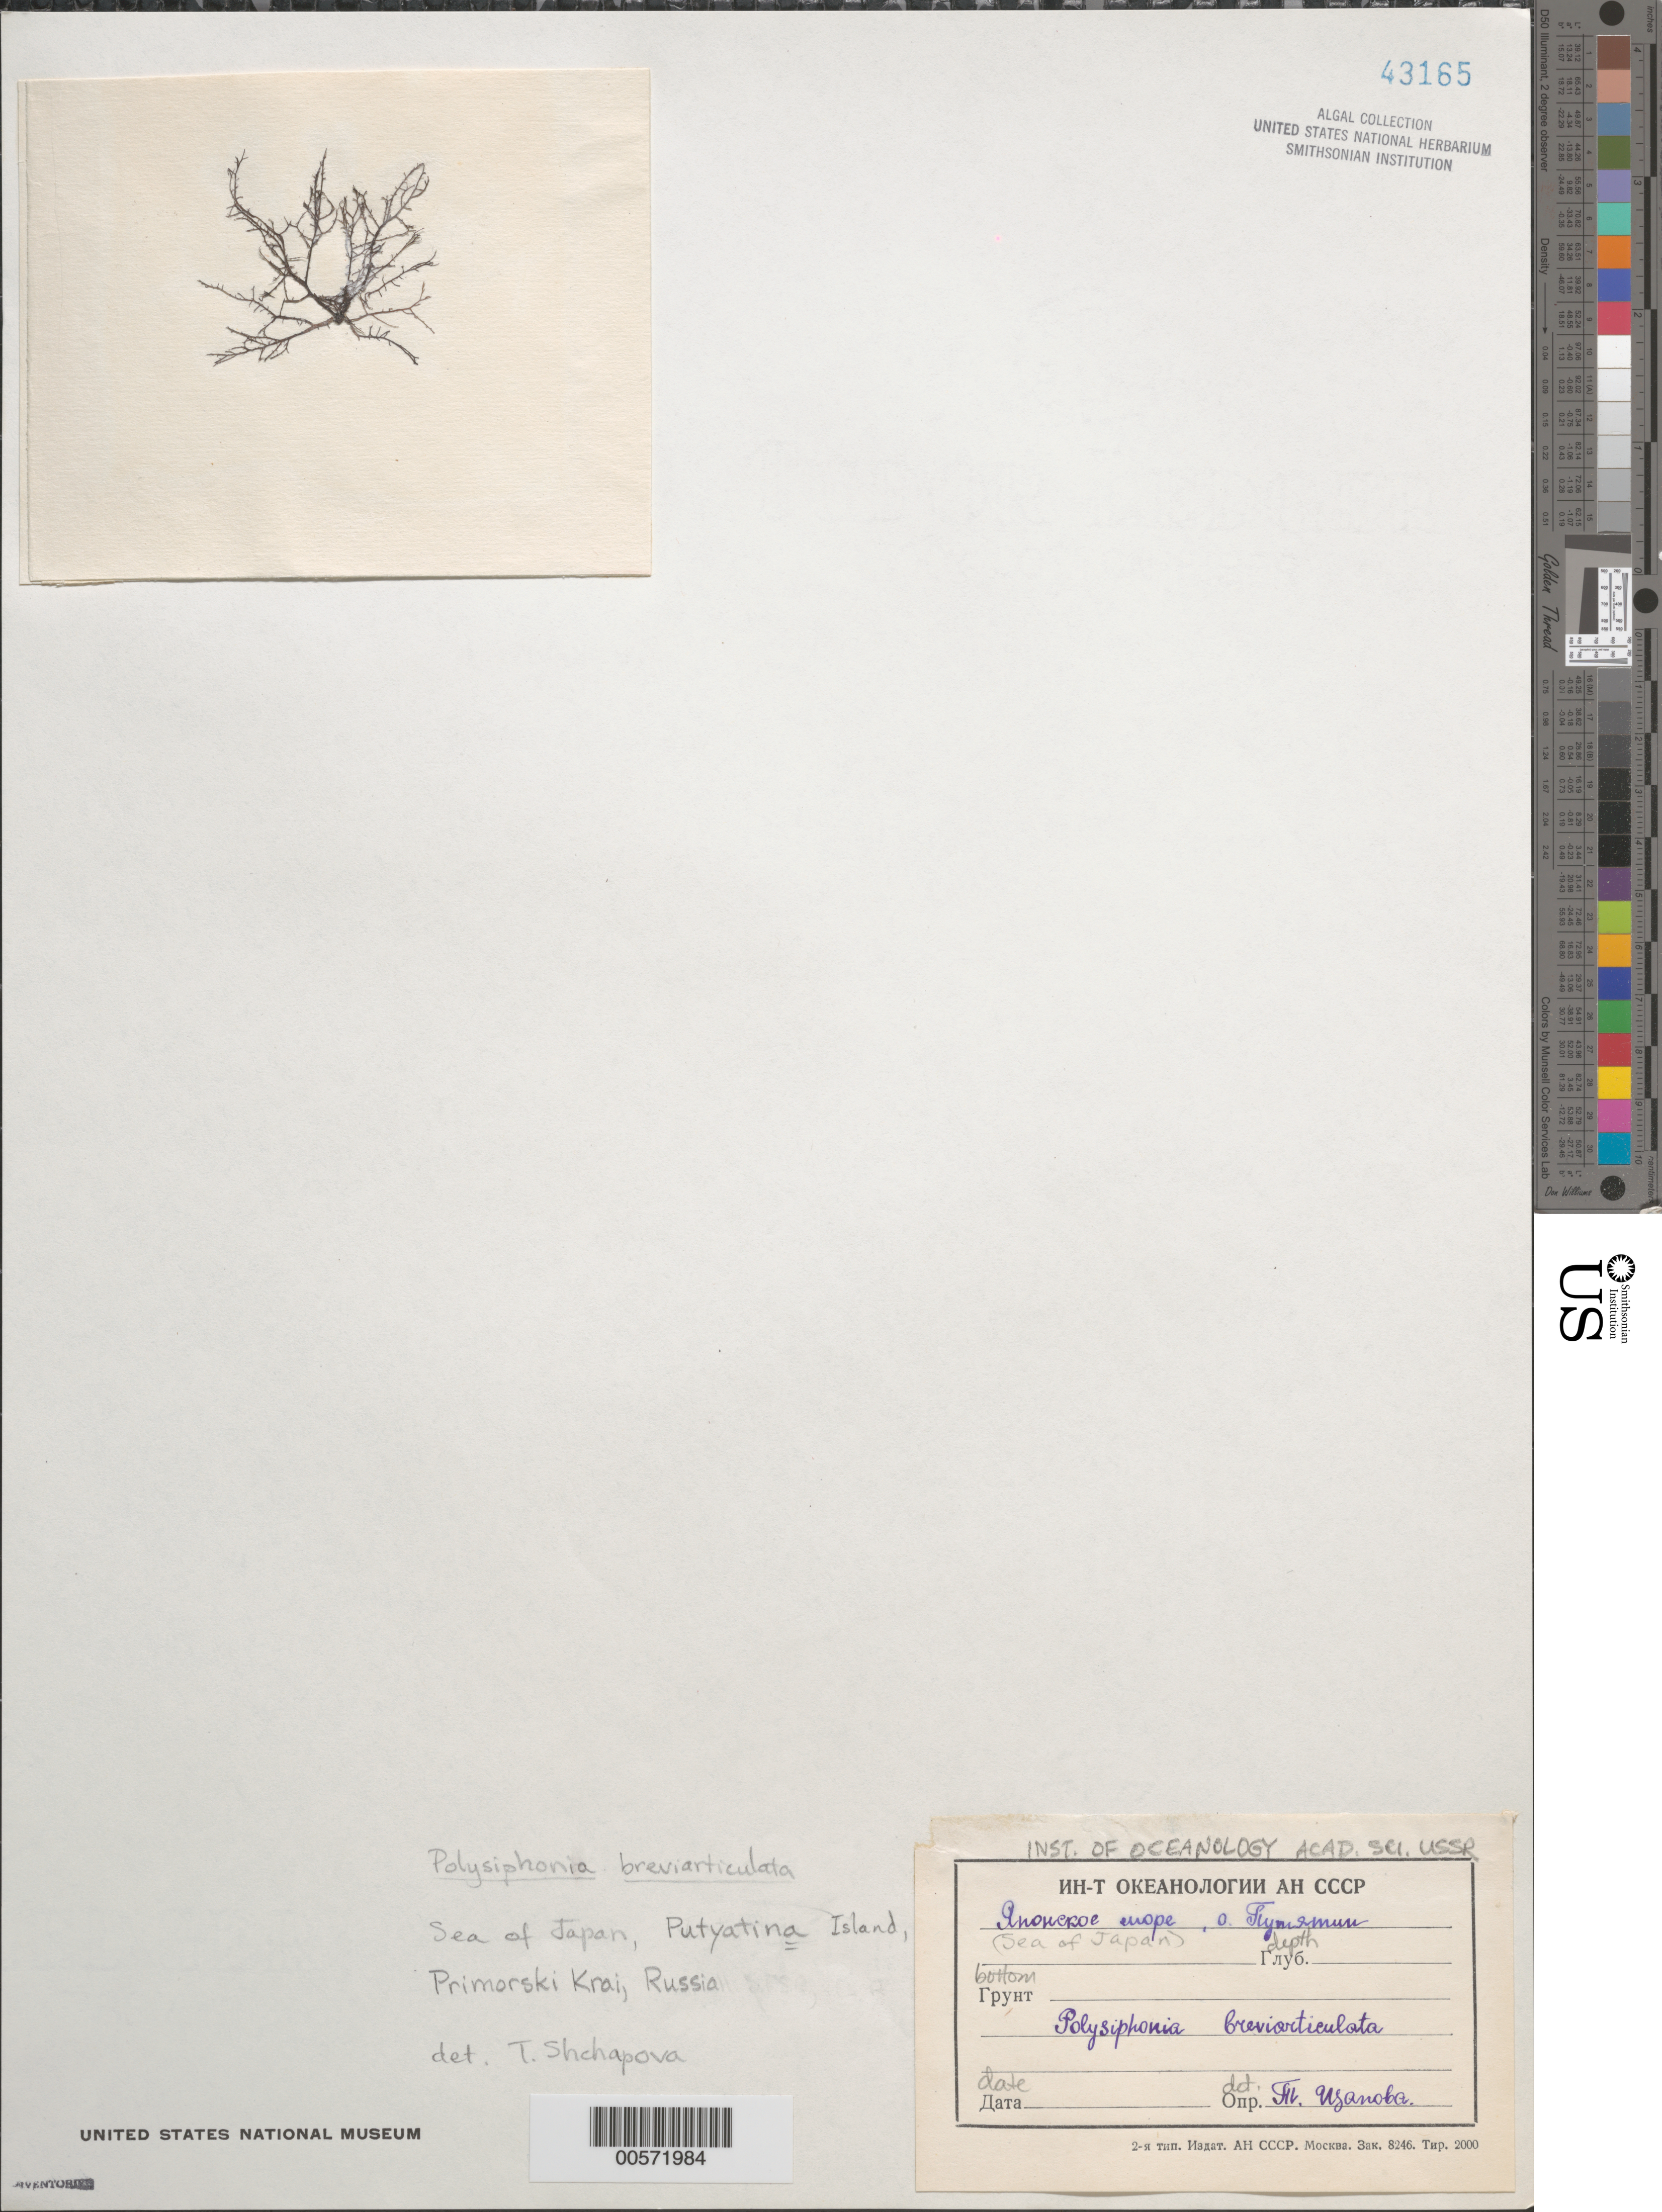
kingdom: Plantae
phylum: Rhodophyta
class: Florideophyceae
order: Ceramiales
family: Rhodomelaceae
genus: Polysiphonia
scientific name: Polysiphonia breviarticulata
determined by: Shchapova, T.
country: Russian Federation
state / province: Primorsky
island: Putyatina Island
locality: Sea of Japan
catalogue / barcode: US 43165